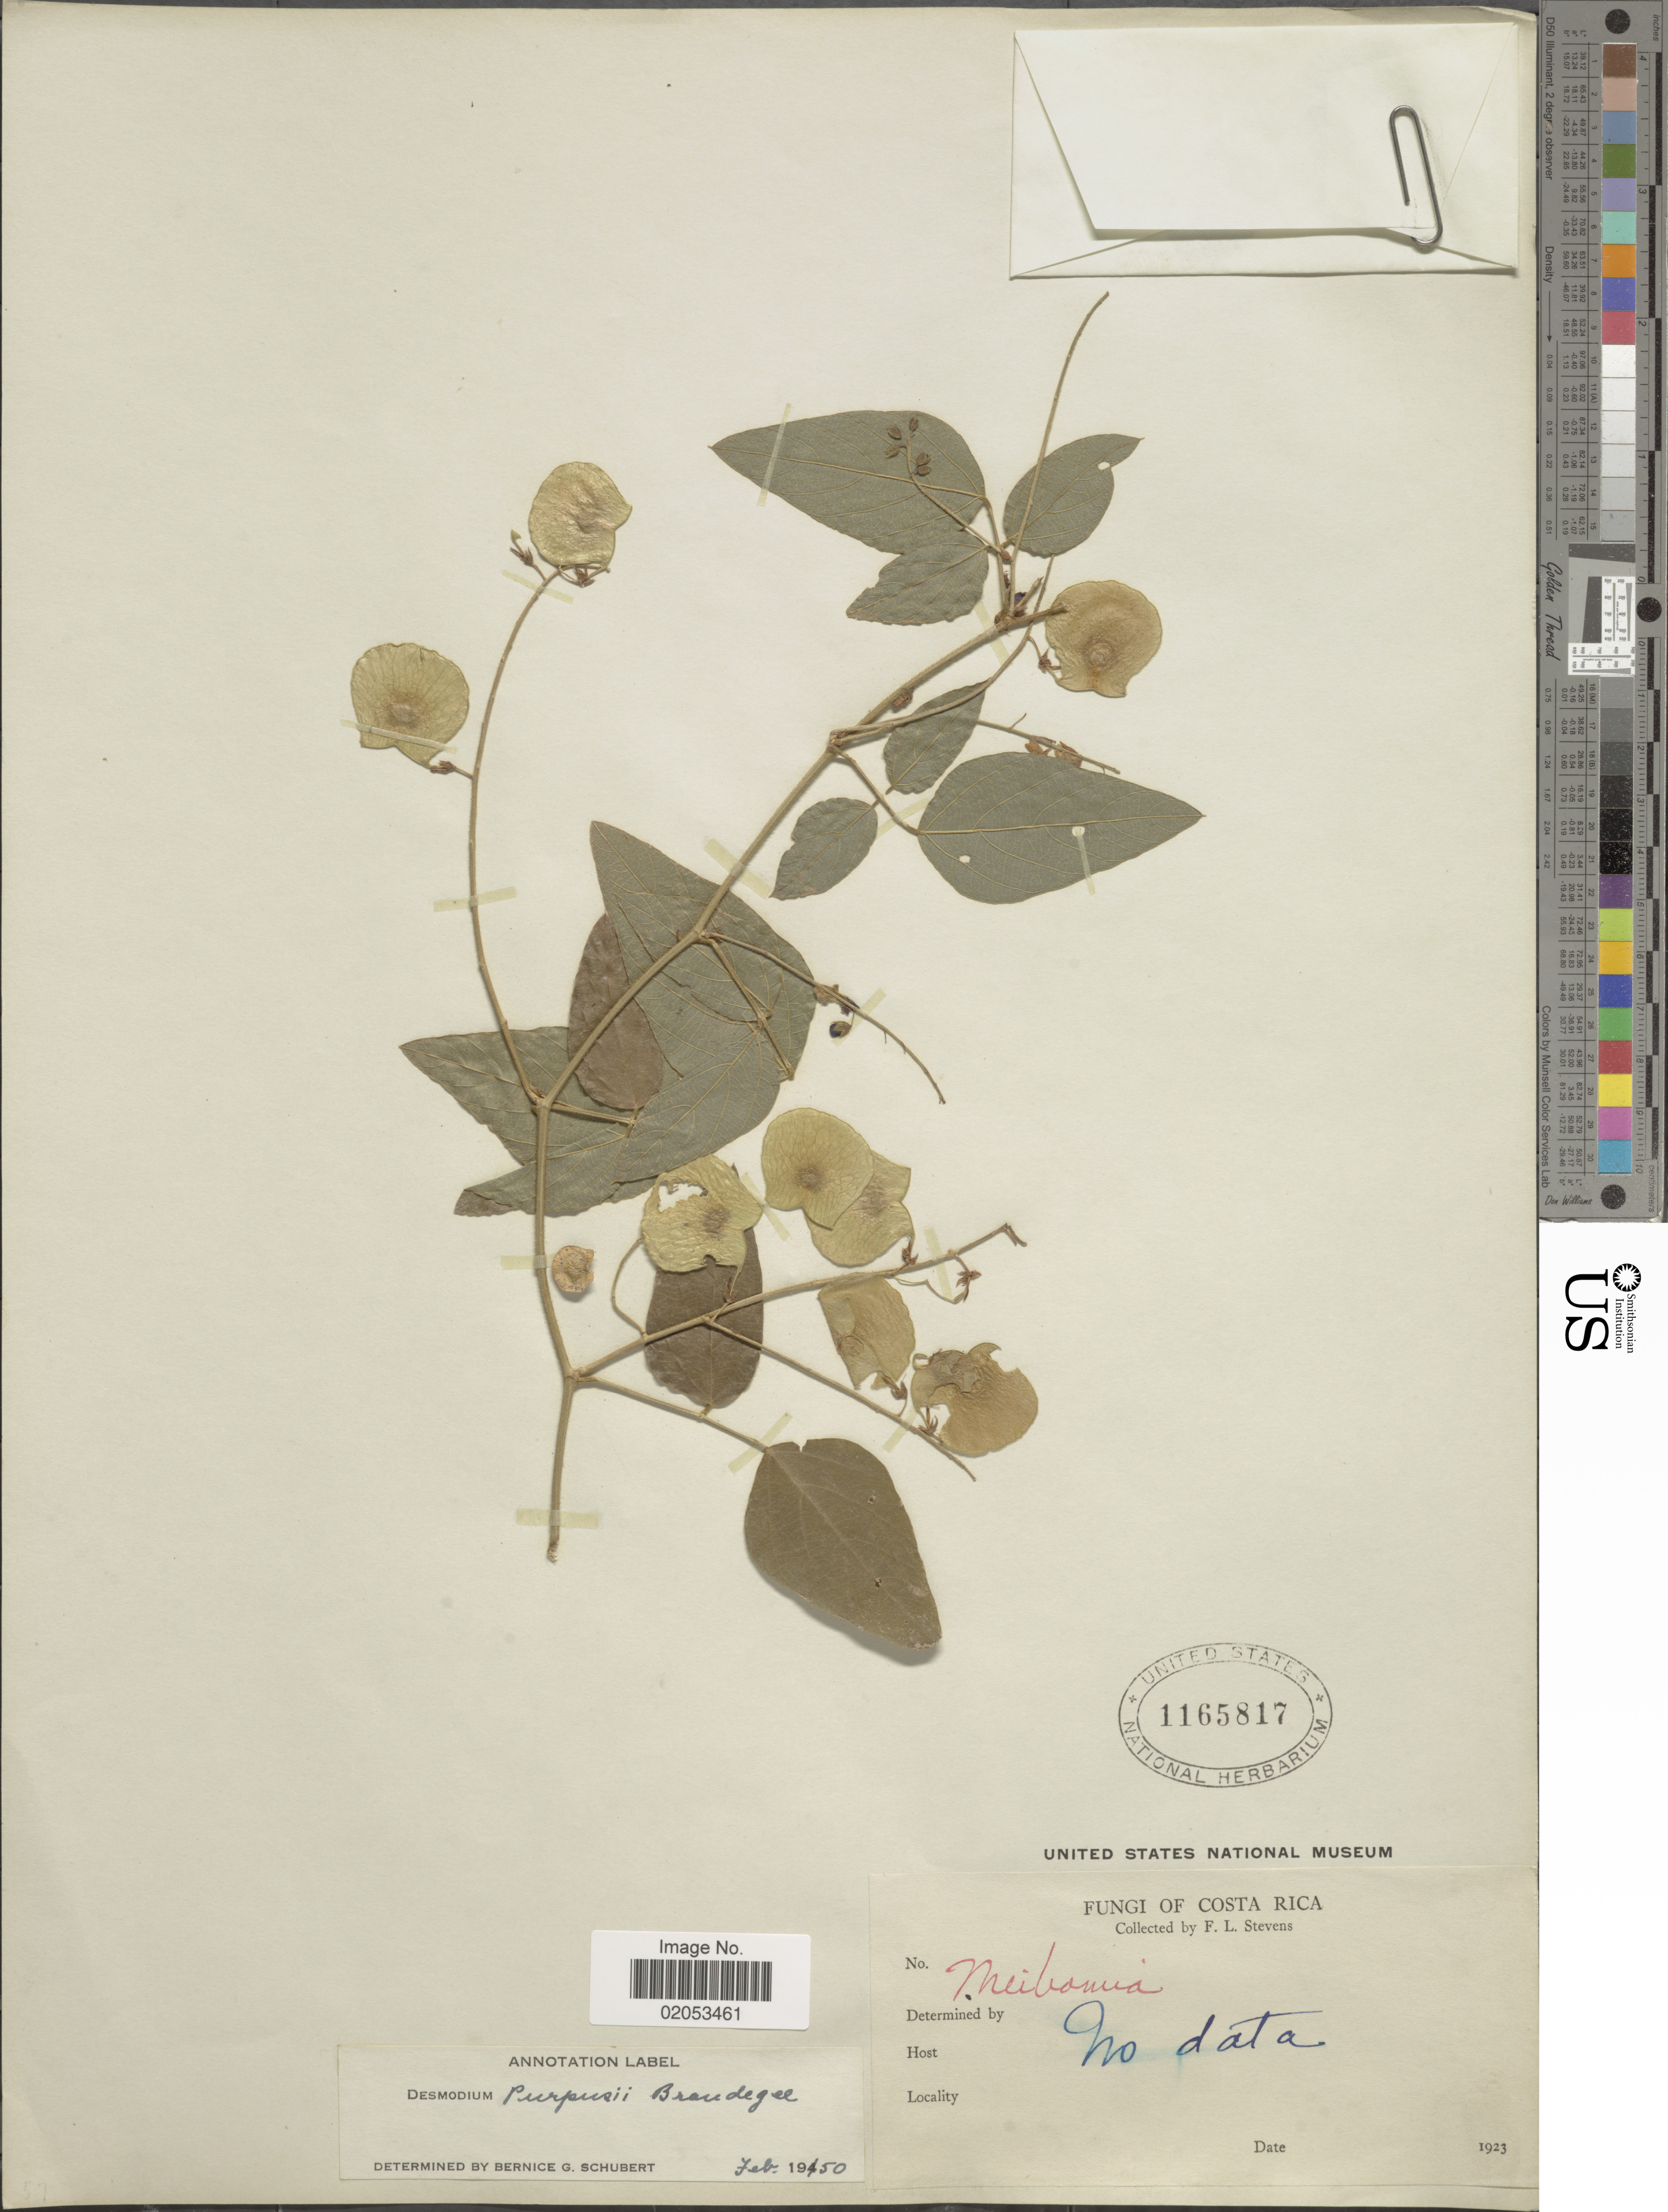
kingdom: Plantae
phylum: Tracheophyta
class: Magnoliopsida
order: Fabales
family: Fabaceae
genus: Desmodium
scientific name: Desmodium infractum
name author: DC.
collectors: F. L. Stevens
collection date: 1923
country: Costa Rica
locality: Fungi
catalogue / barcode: US 1165817